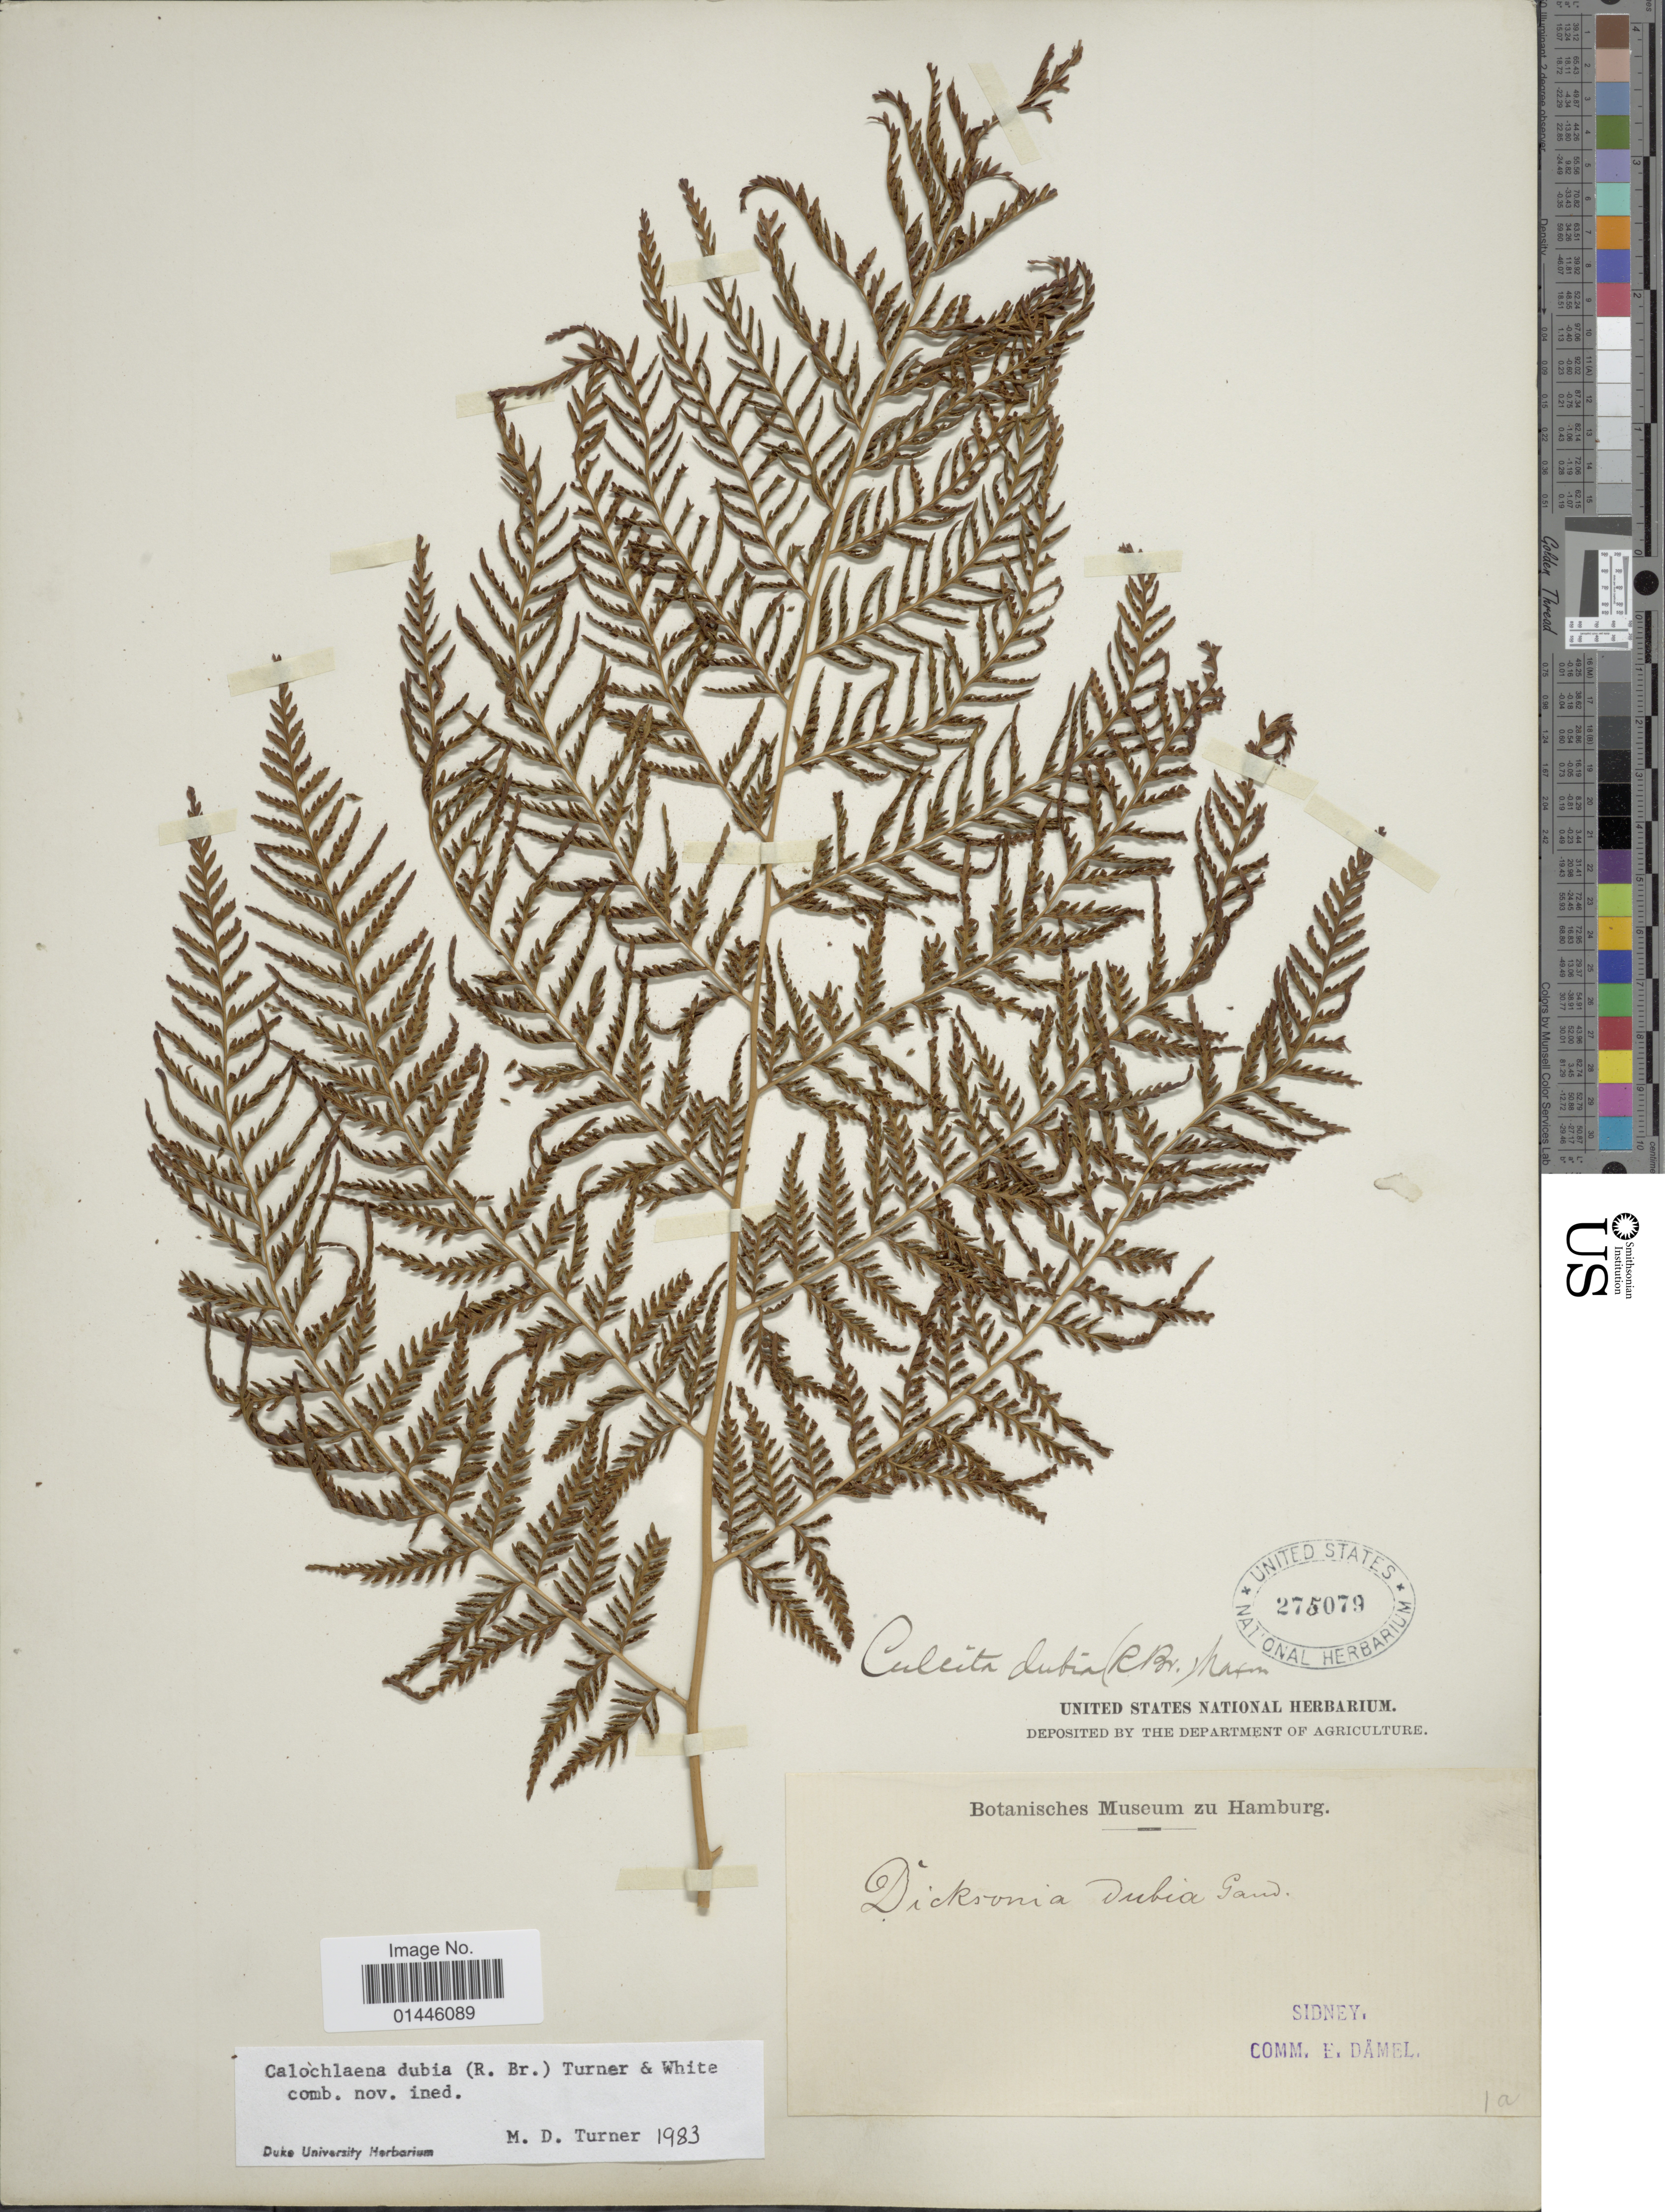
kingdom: Plantae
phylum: Tracheophyta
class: Polypodiopsida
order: Cyatheales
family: Dicksoniaceae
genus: Calochlaena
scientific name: Calochlaena dubia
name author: (R. Br.) M.D. Turner & R.A. White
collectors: E. Damel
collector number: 1a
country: Australia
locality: Sidney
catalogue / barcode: US 275079